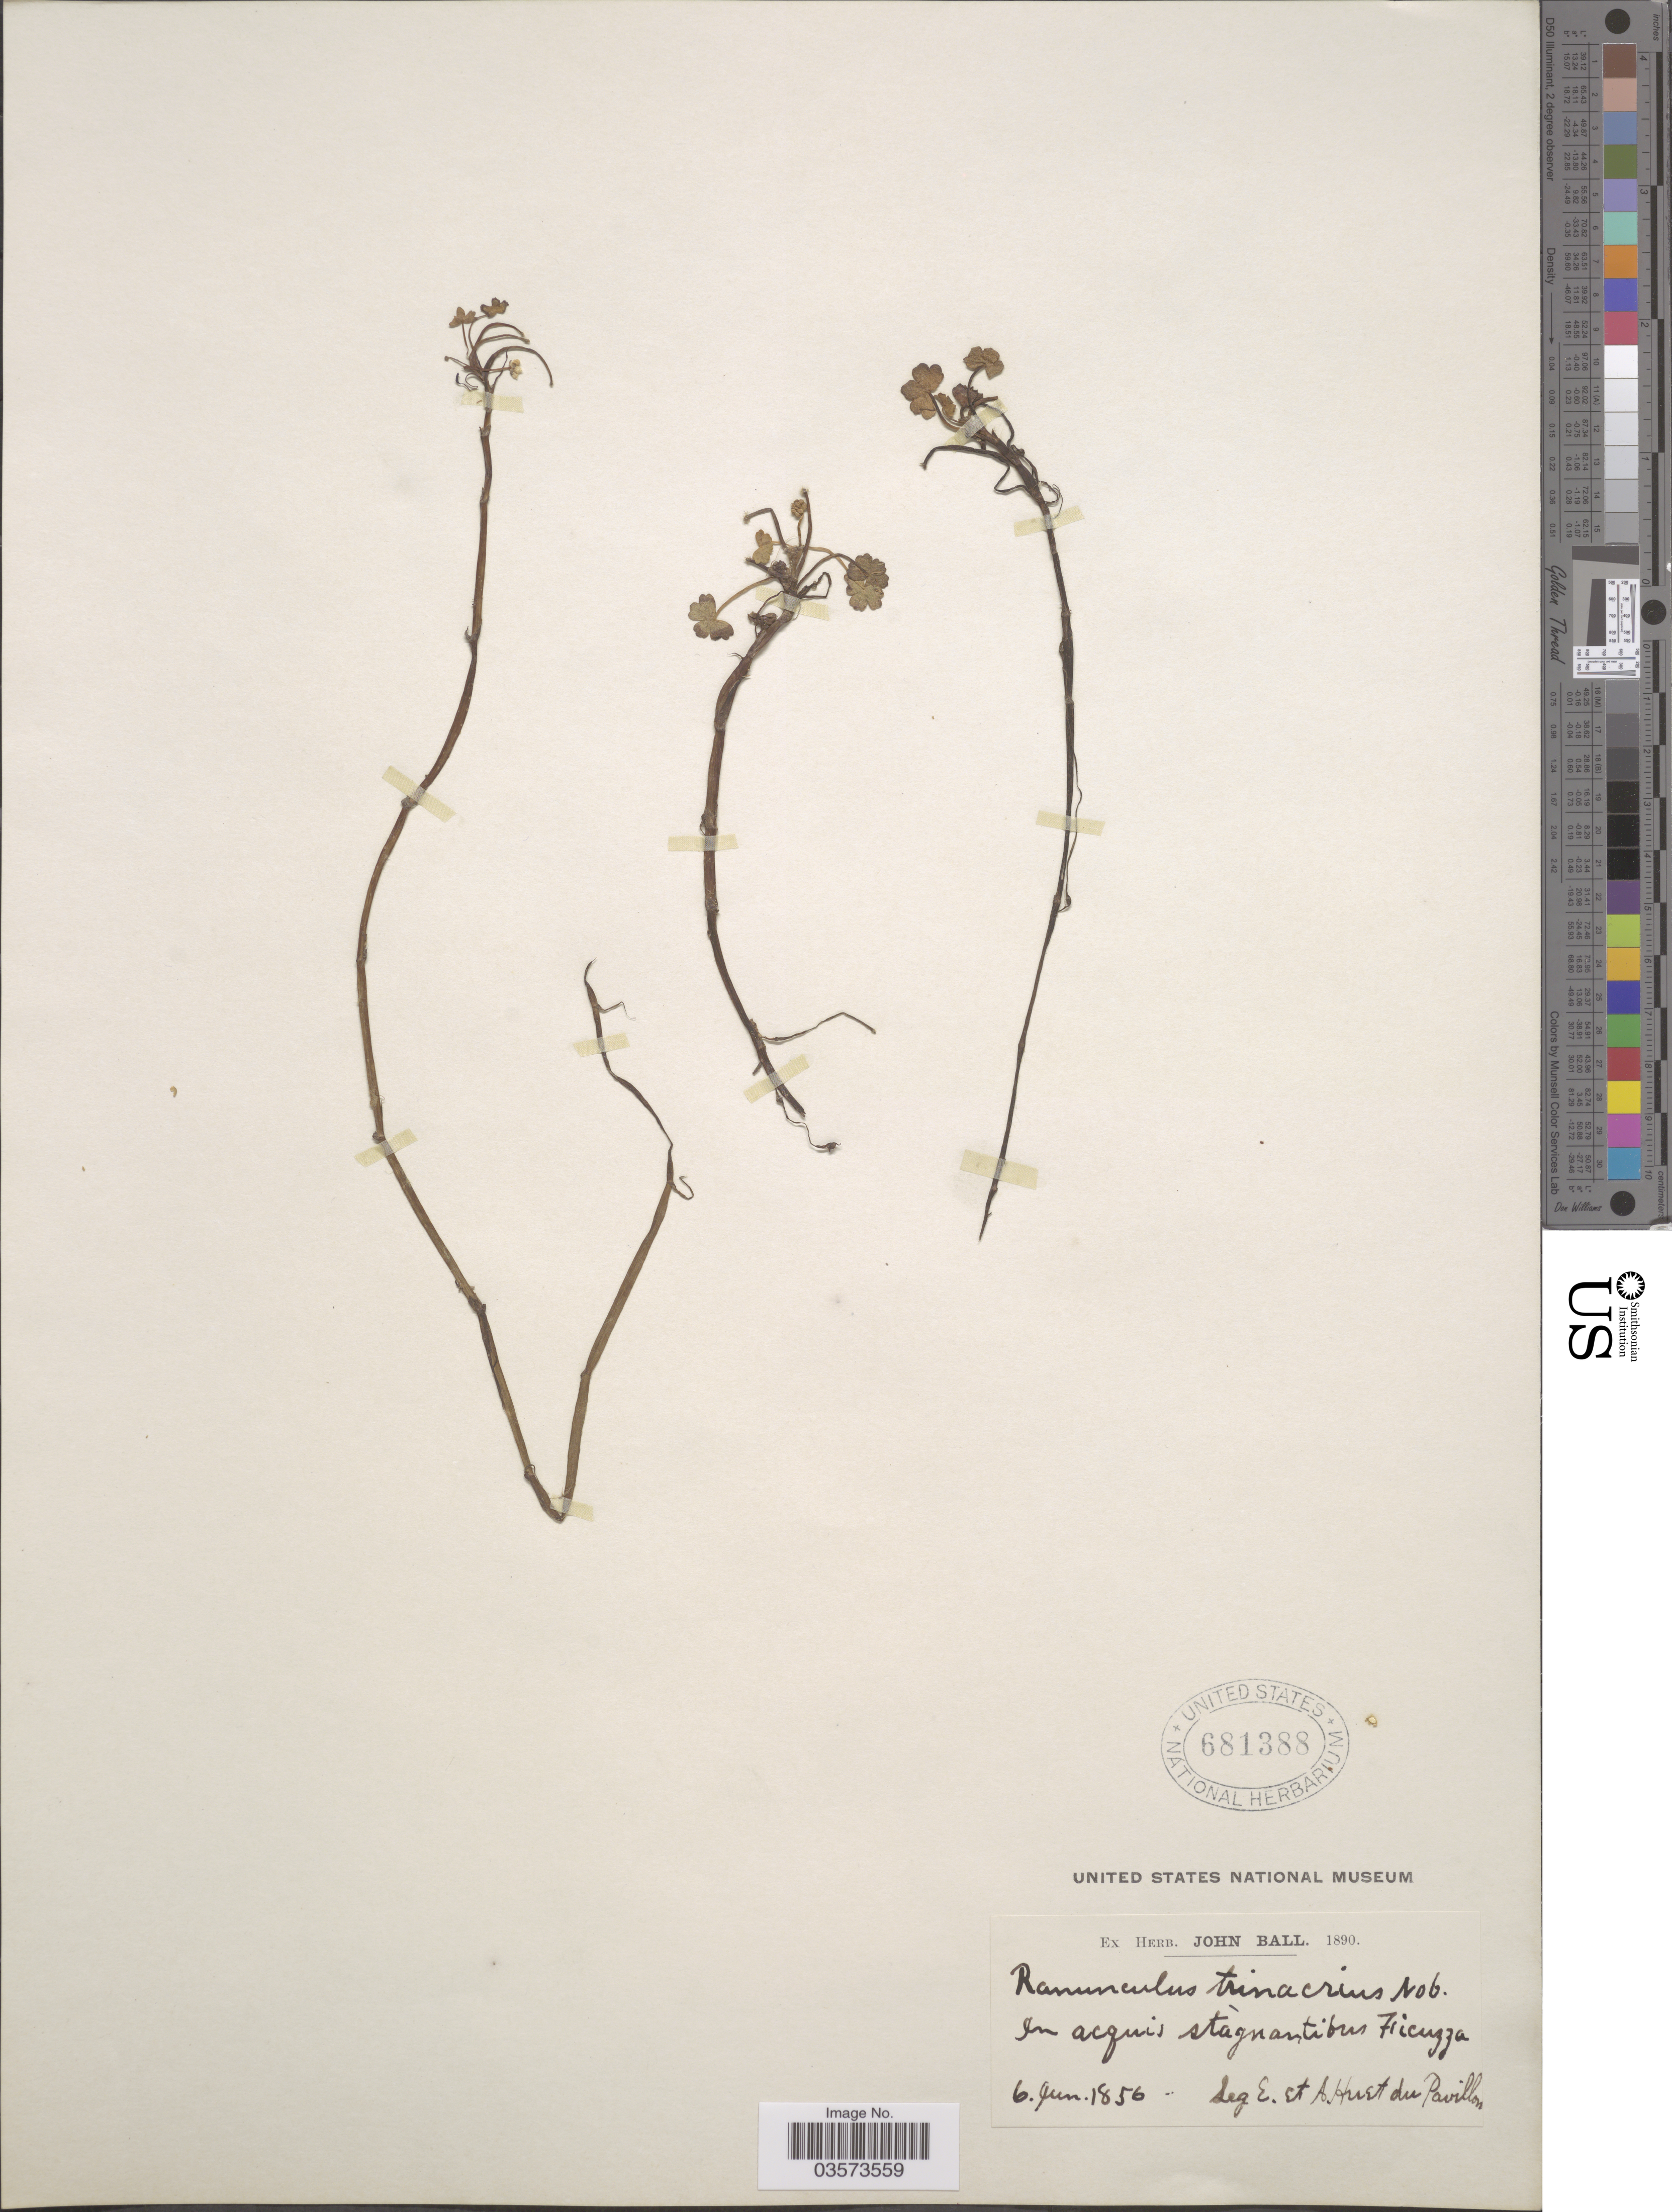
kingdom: Plantae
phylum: Tracheophyta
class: Magnoliopsida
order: Ranunculales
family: Ranunculaceae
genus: Ranunculus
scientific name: Ranunculus tripartitus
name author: DC.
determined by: Strong, Mark T., (BOT), Smithsonian Institution - National Museum of Natural History (UNITED STATES)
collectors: E. Huet du Pavillon & A. Huet du Pavillon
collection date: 1856-06-06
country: Italy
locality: In acquis stàgnantibus Ficuzza.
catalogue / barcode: US 681388